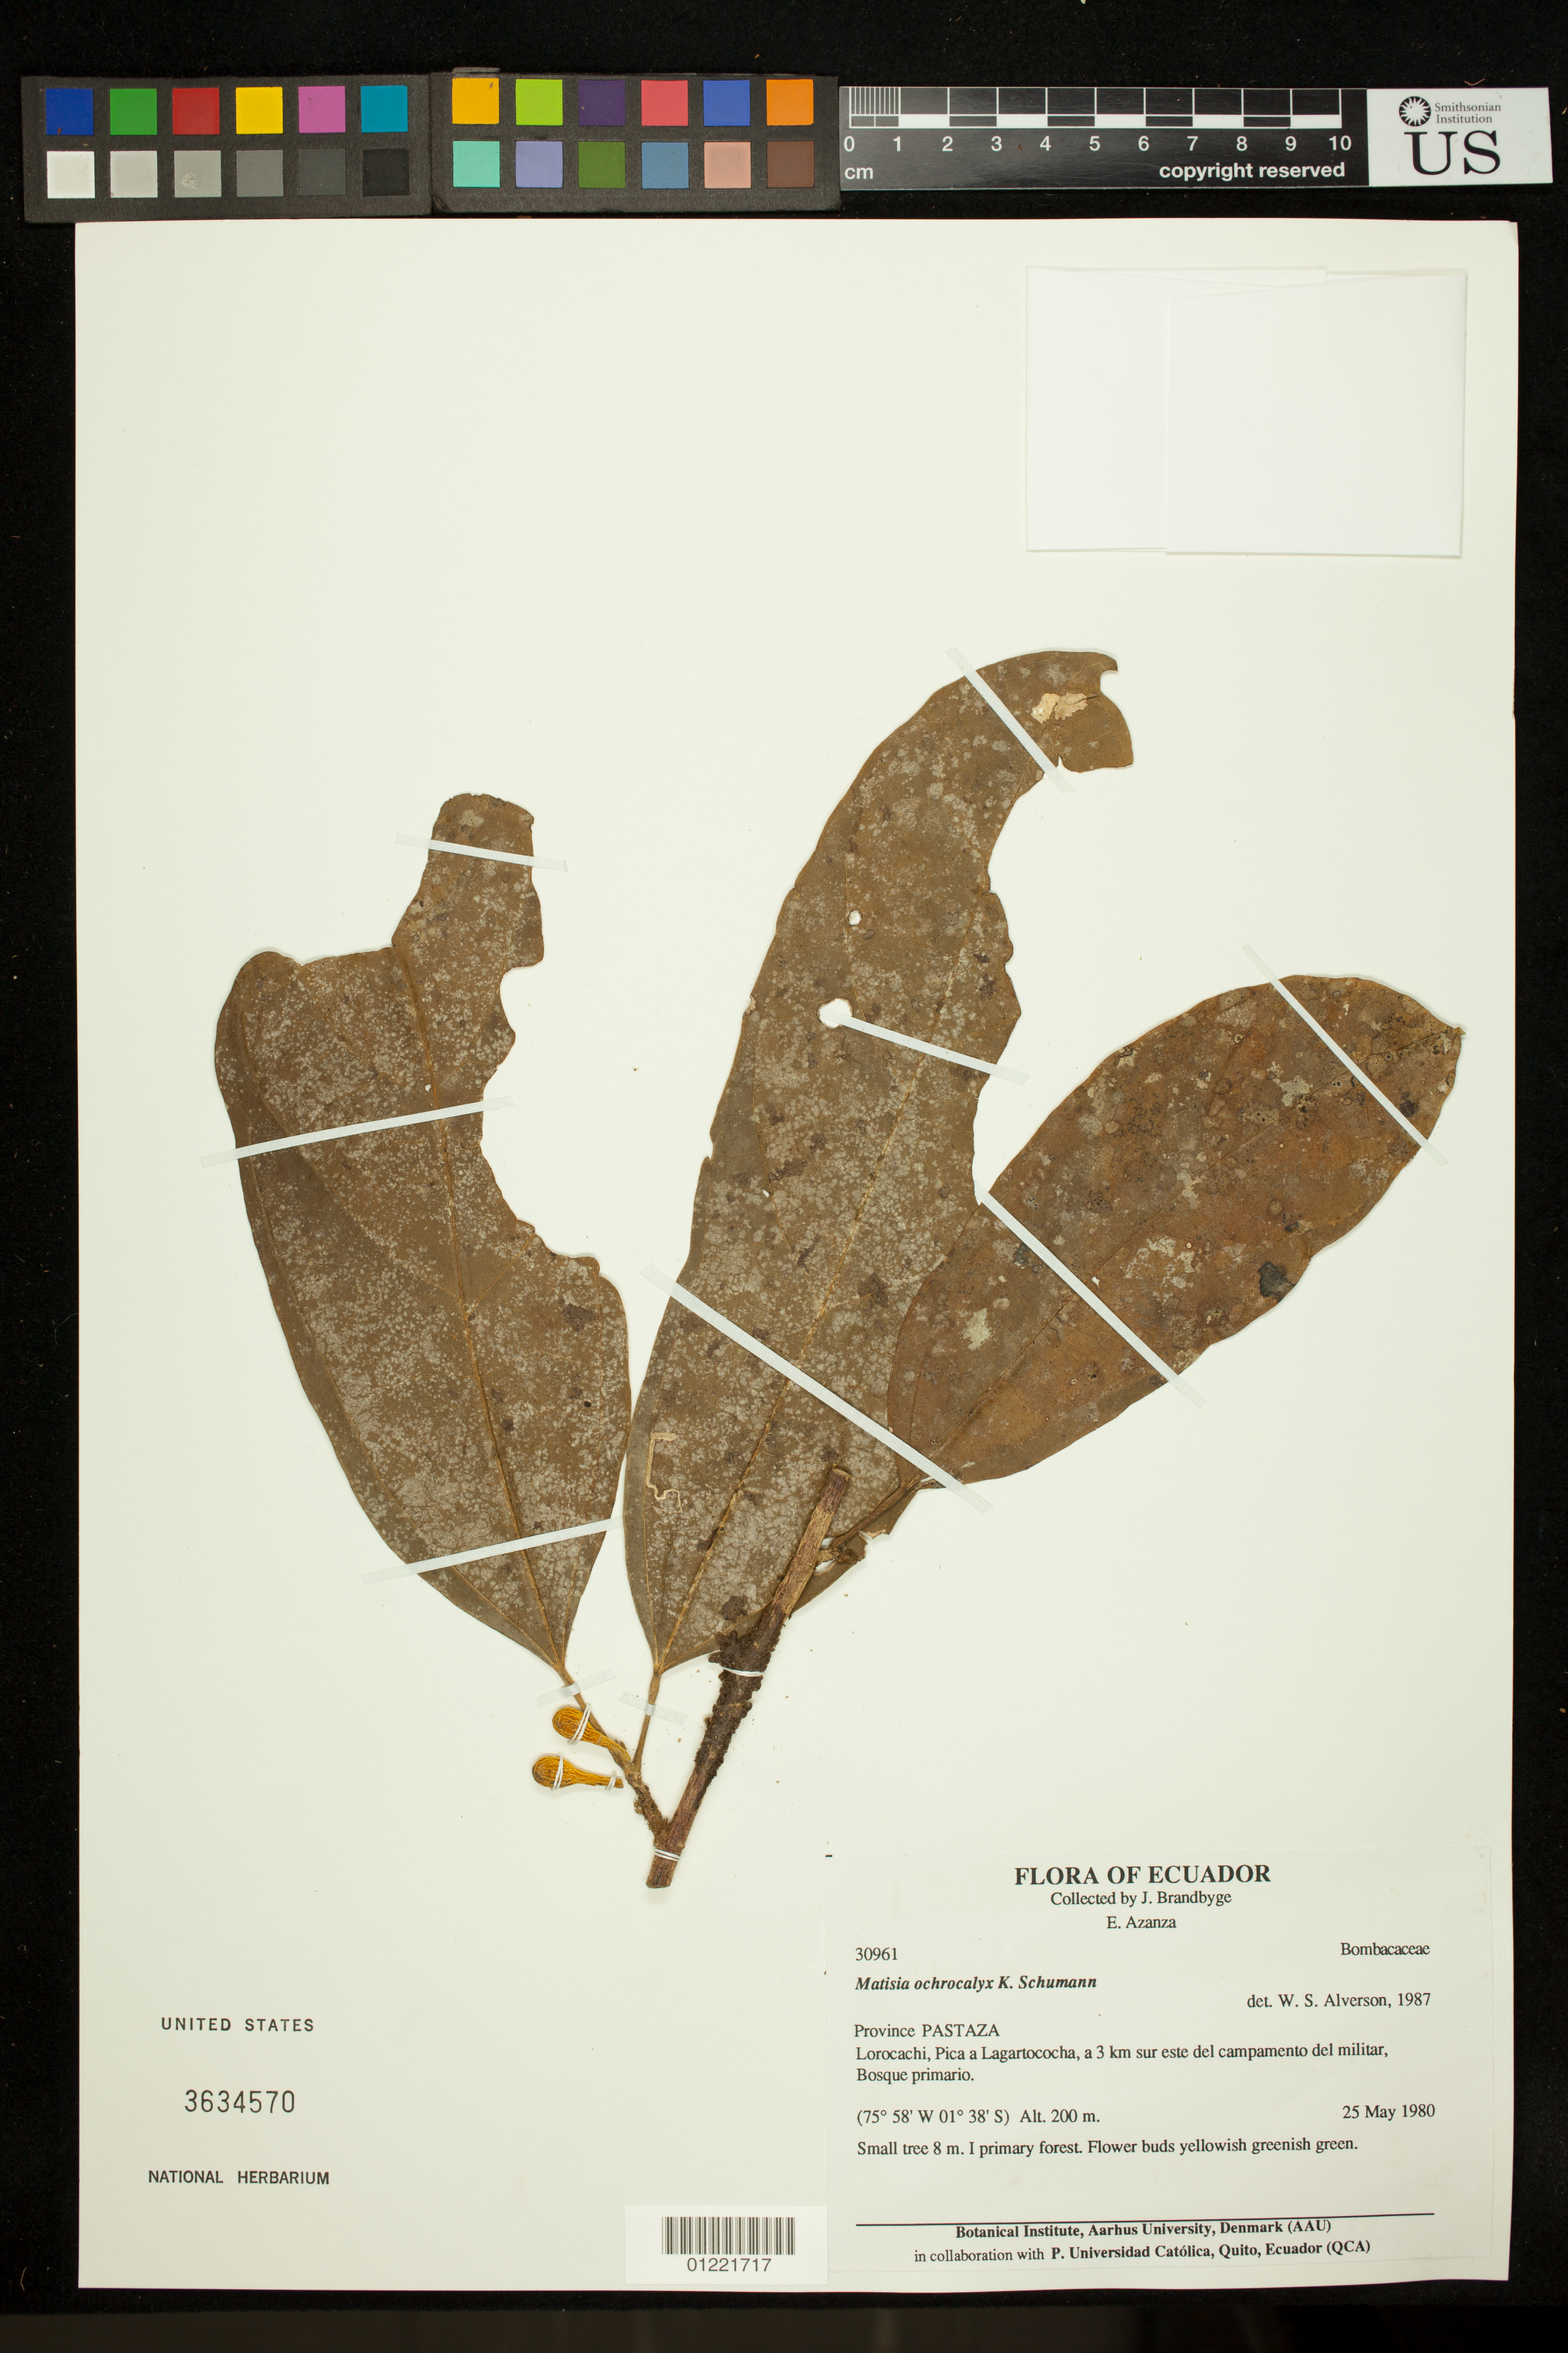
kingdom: Plantae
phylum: Tracheophyta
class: Magnoliopsida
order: Malvales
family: Malvaceae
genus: Matisia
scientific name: Matisia ochrocalyx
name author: K. Schum.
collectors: B. Øllgaard & E. Asanza C.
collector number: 30961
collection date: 1980-05-25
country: Ecuador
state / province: Pastaza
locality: Lorocachi, Pica a Lagartococha, a 3 km sur este del campamento del militar.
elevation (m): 200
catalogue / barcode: US 3634570